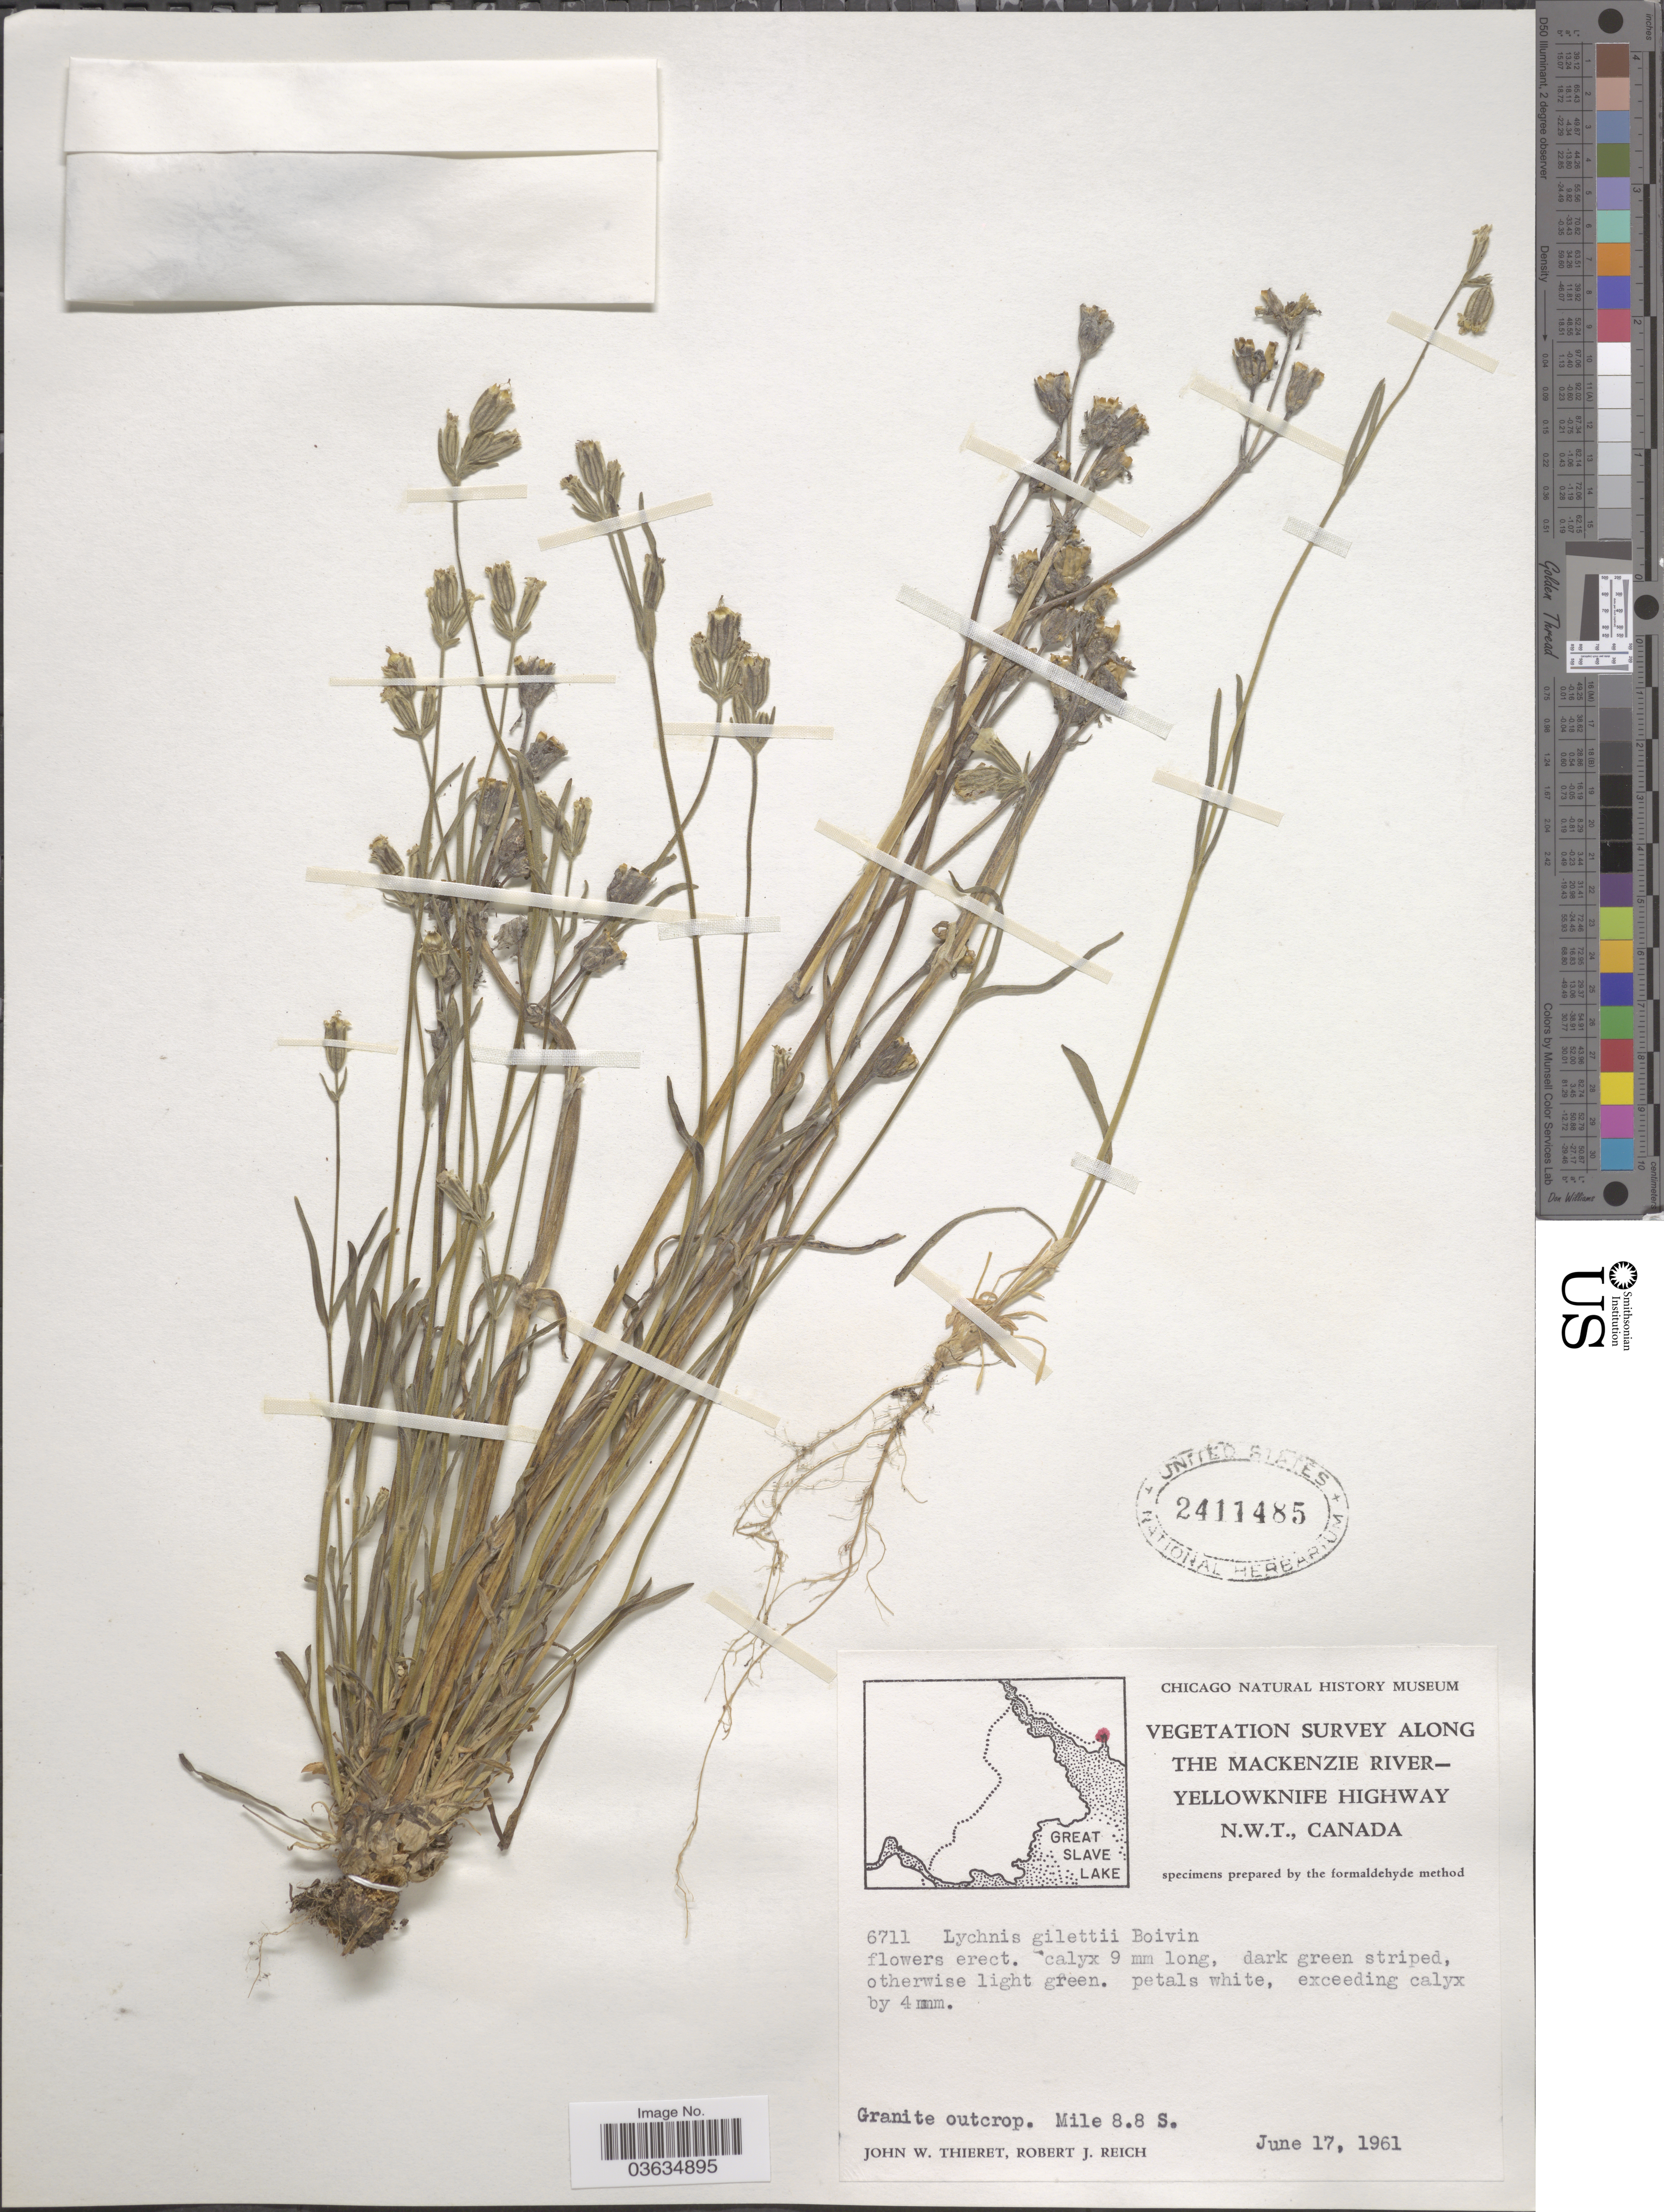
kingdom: Plantae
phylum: Tracheophyta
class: Magnoliopsida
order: Caryophyllales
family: Caryophyllaceae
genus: Silene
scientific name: Silene involucrata subsp. involucrata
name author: (Cham. & Schltdl.) Bocquet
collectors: J. W. Thieret & R. Reich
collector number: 6711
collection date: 1961-06-17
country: Canada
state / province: Northwest Territories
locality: The Mackenzie River-Yellowknife Highway. Mile 8.8 S.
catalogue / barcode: US 2411485